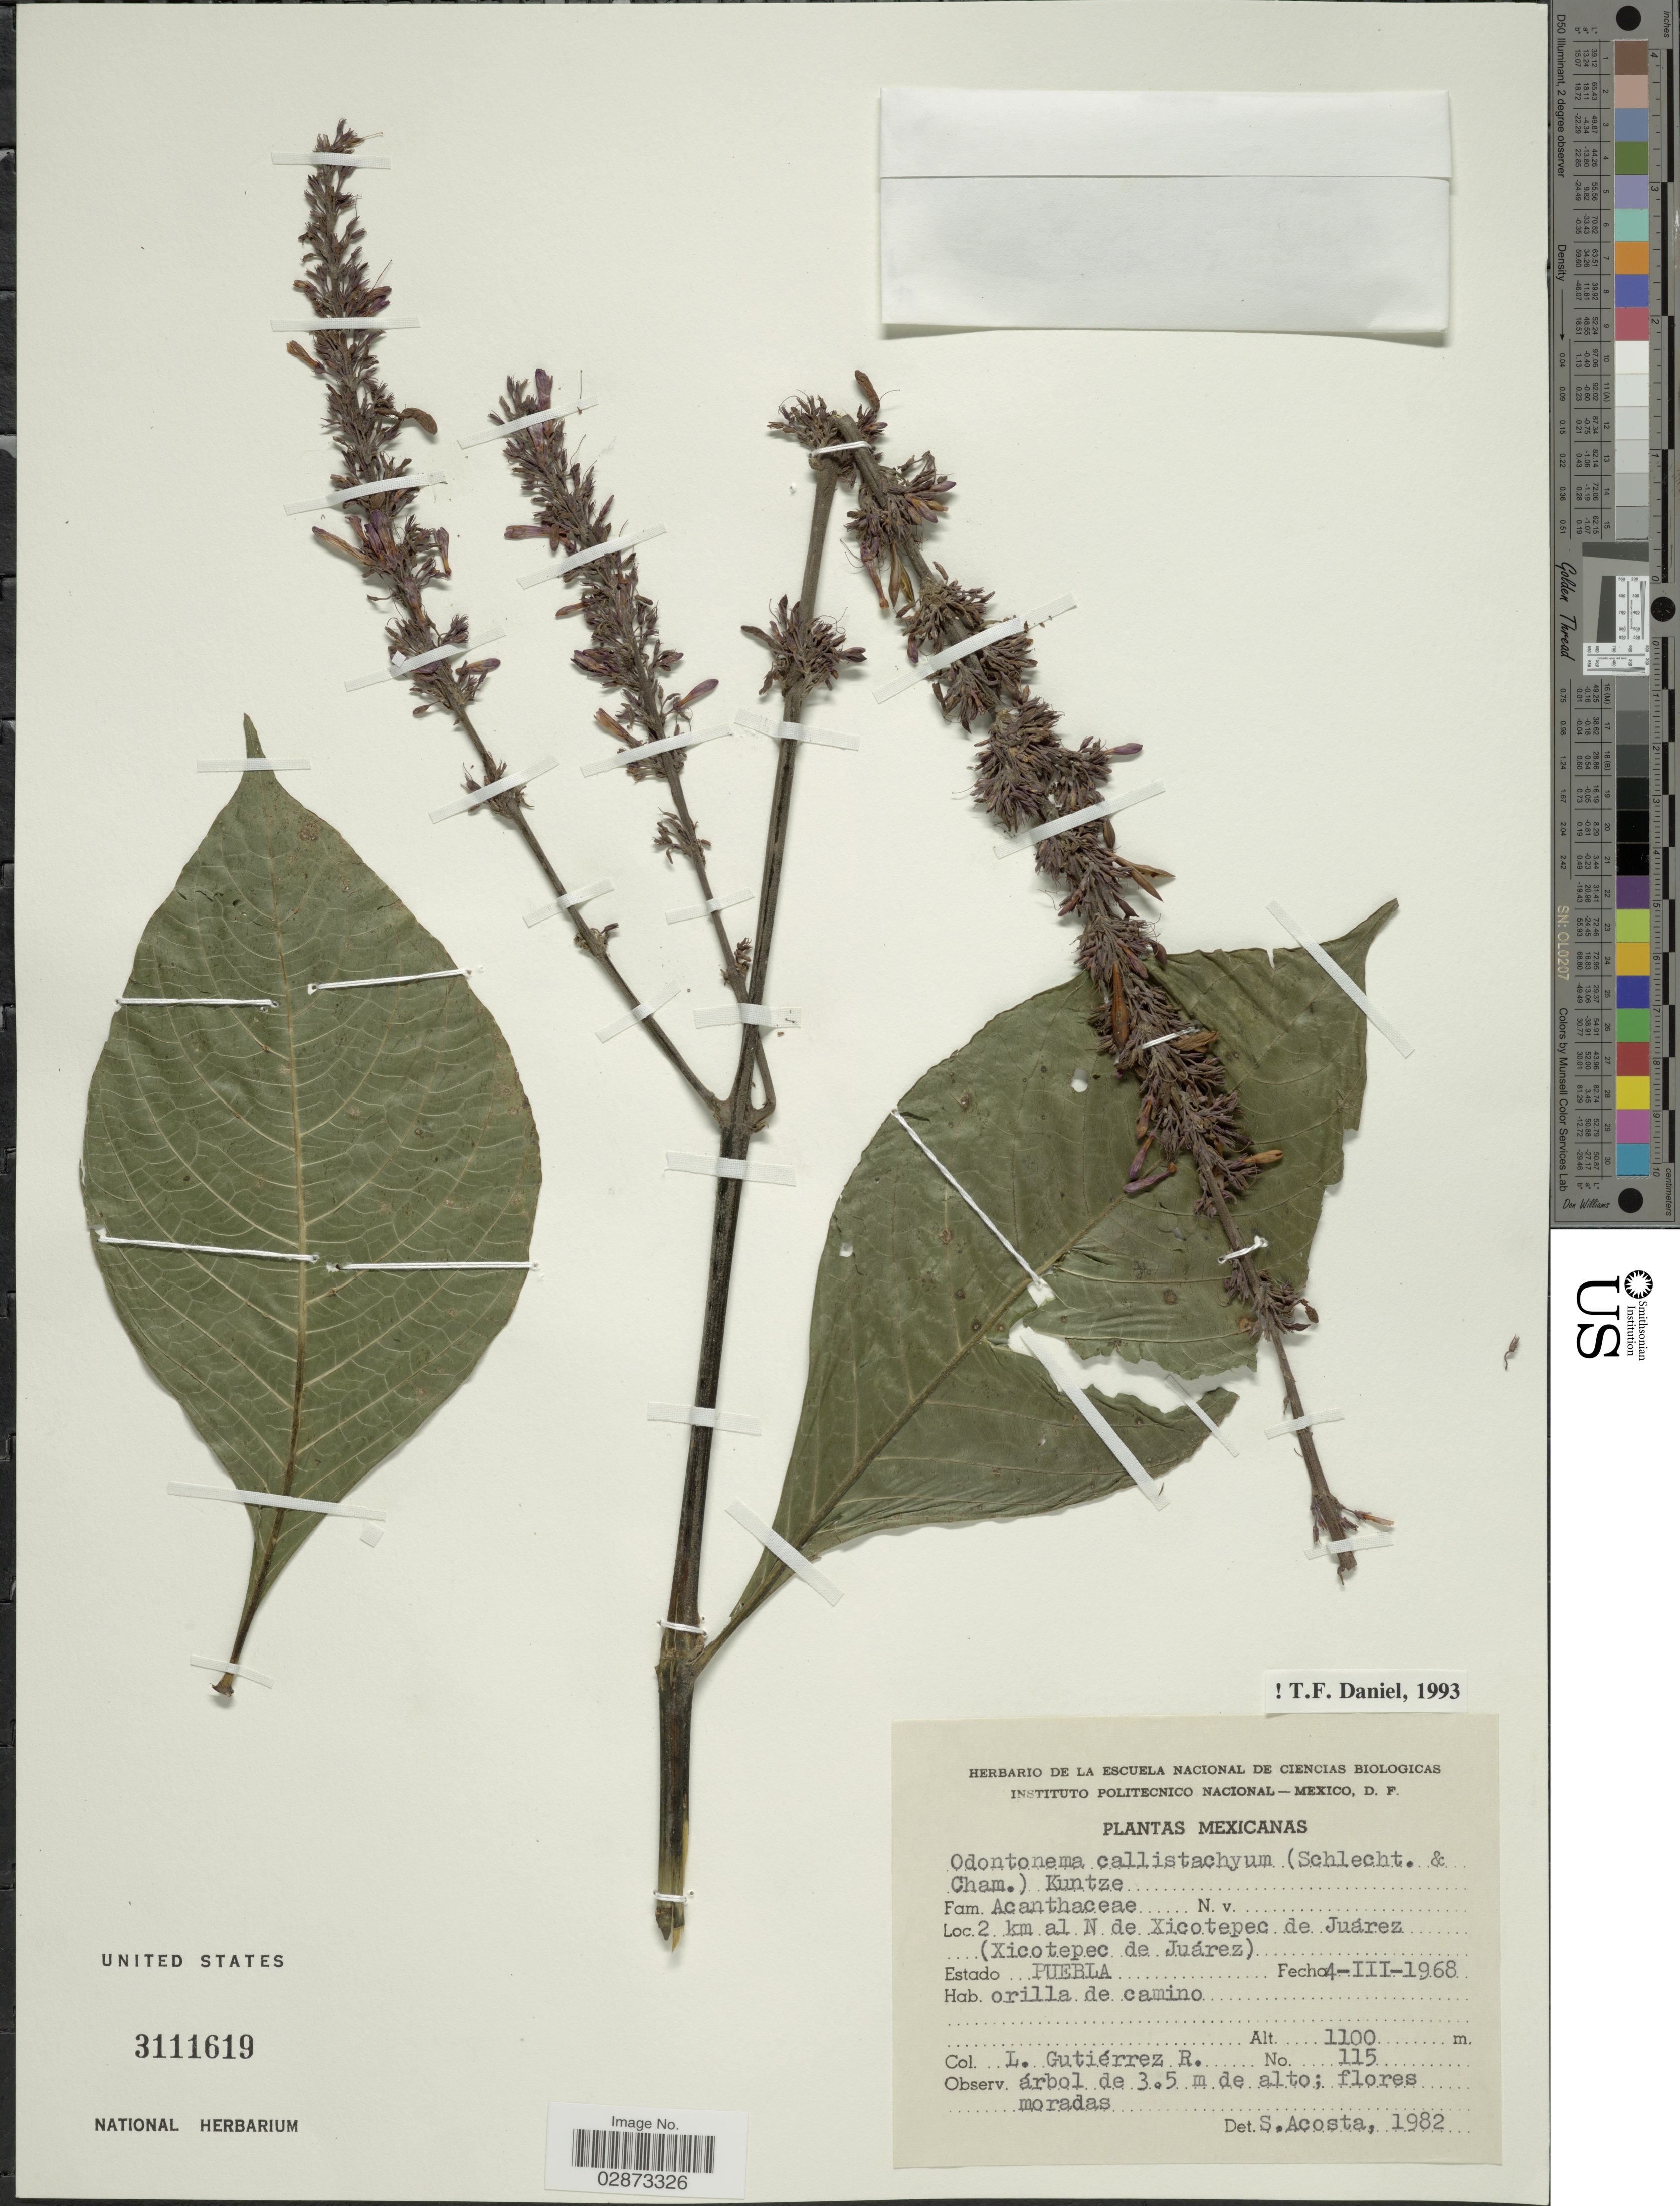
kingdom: Plantae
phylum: Tracheophyta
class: Magnoliopsida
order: Lamiales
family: Acanthaceae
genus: Odontonema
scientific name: Odontonema callistachyum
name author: (Schltdl. & Cham.) Kuntze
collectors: L. Gutiérrez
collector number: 115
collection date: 1968-03-04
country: Mexico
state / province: Puebla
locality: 2 km al N de Xicotepec de Juarez (Xicotepec de Juárez).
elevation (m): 1100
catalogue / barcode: US 3111619